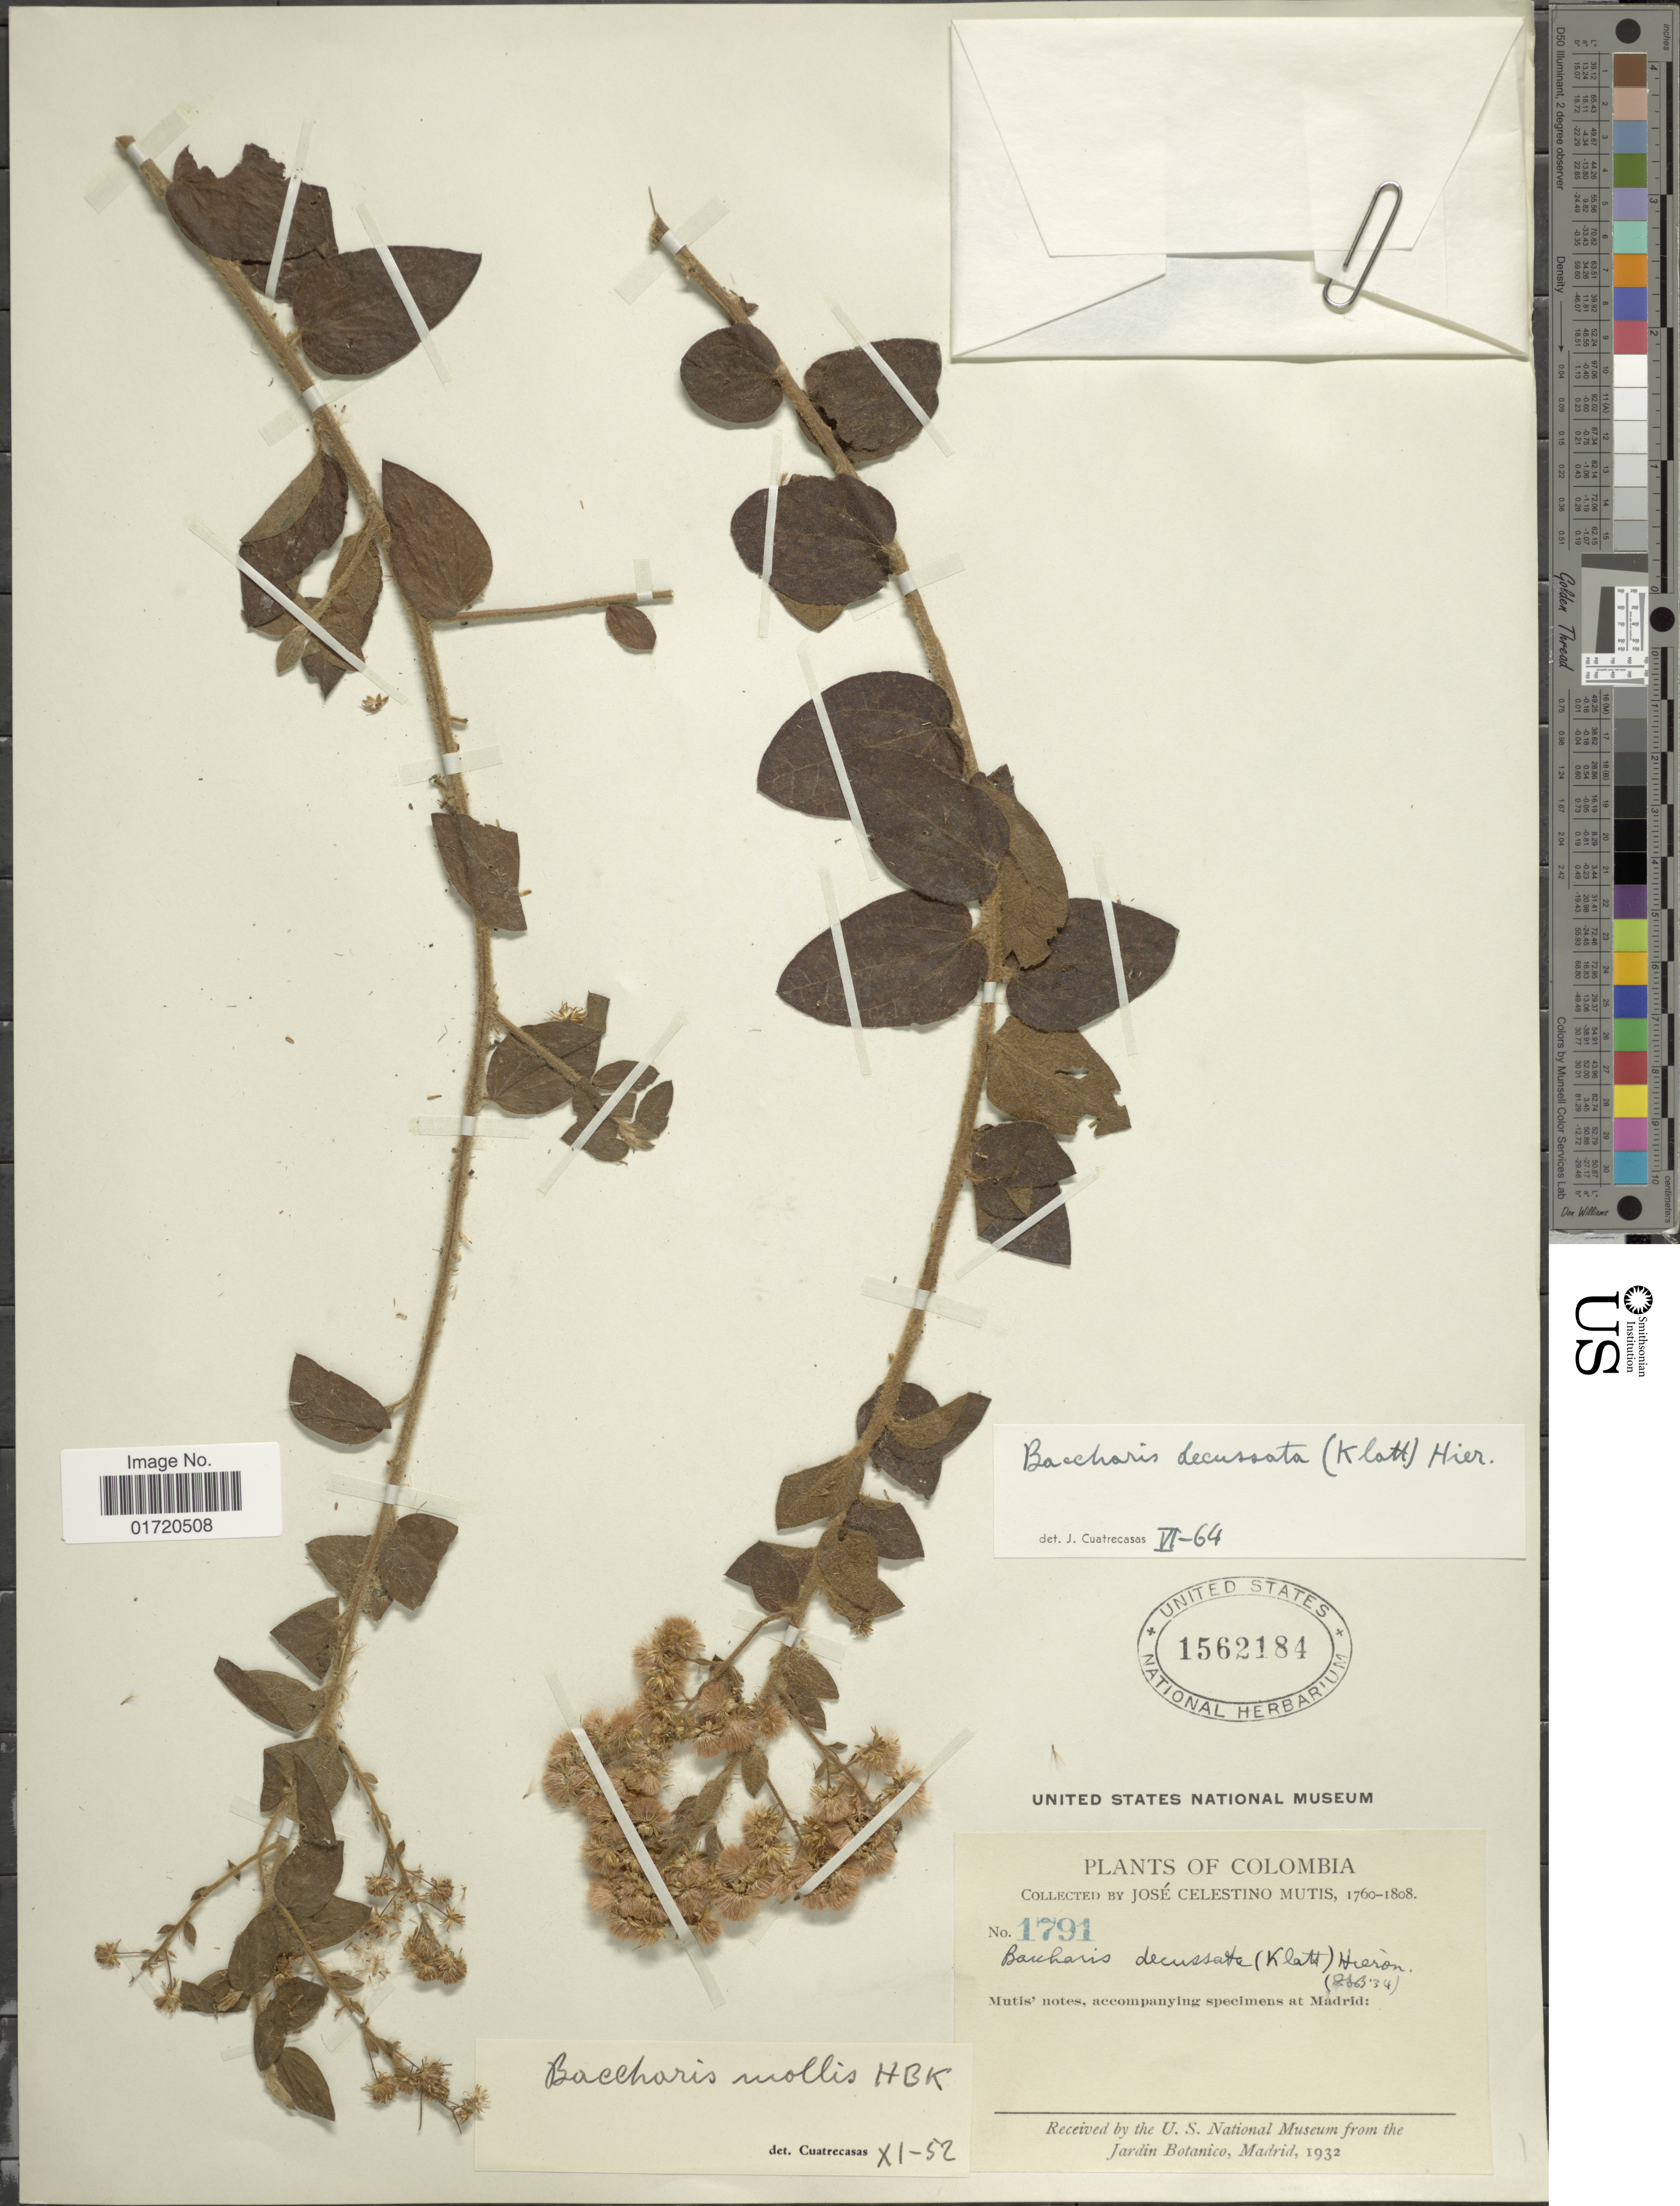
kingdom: Plantae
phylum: Tracheophyta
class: Magnoliopsida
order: Asterales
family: Asteraceae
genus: Baccharis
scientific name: Baccharis decussata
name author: (Klatt) Hieron.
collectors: J. C. B. Mutis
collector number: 1791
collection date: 1760/1808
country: Colombia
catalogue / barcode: US 1562184